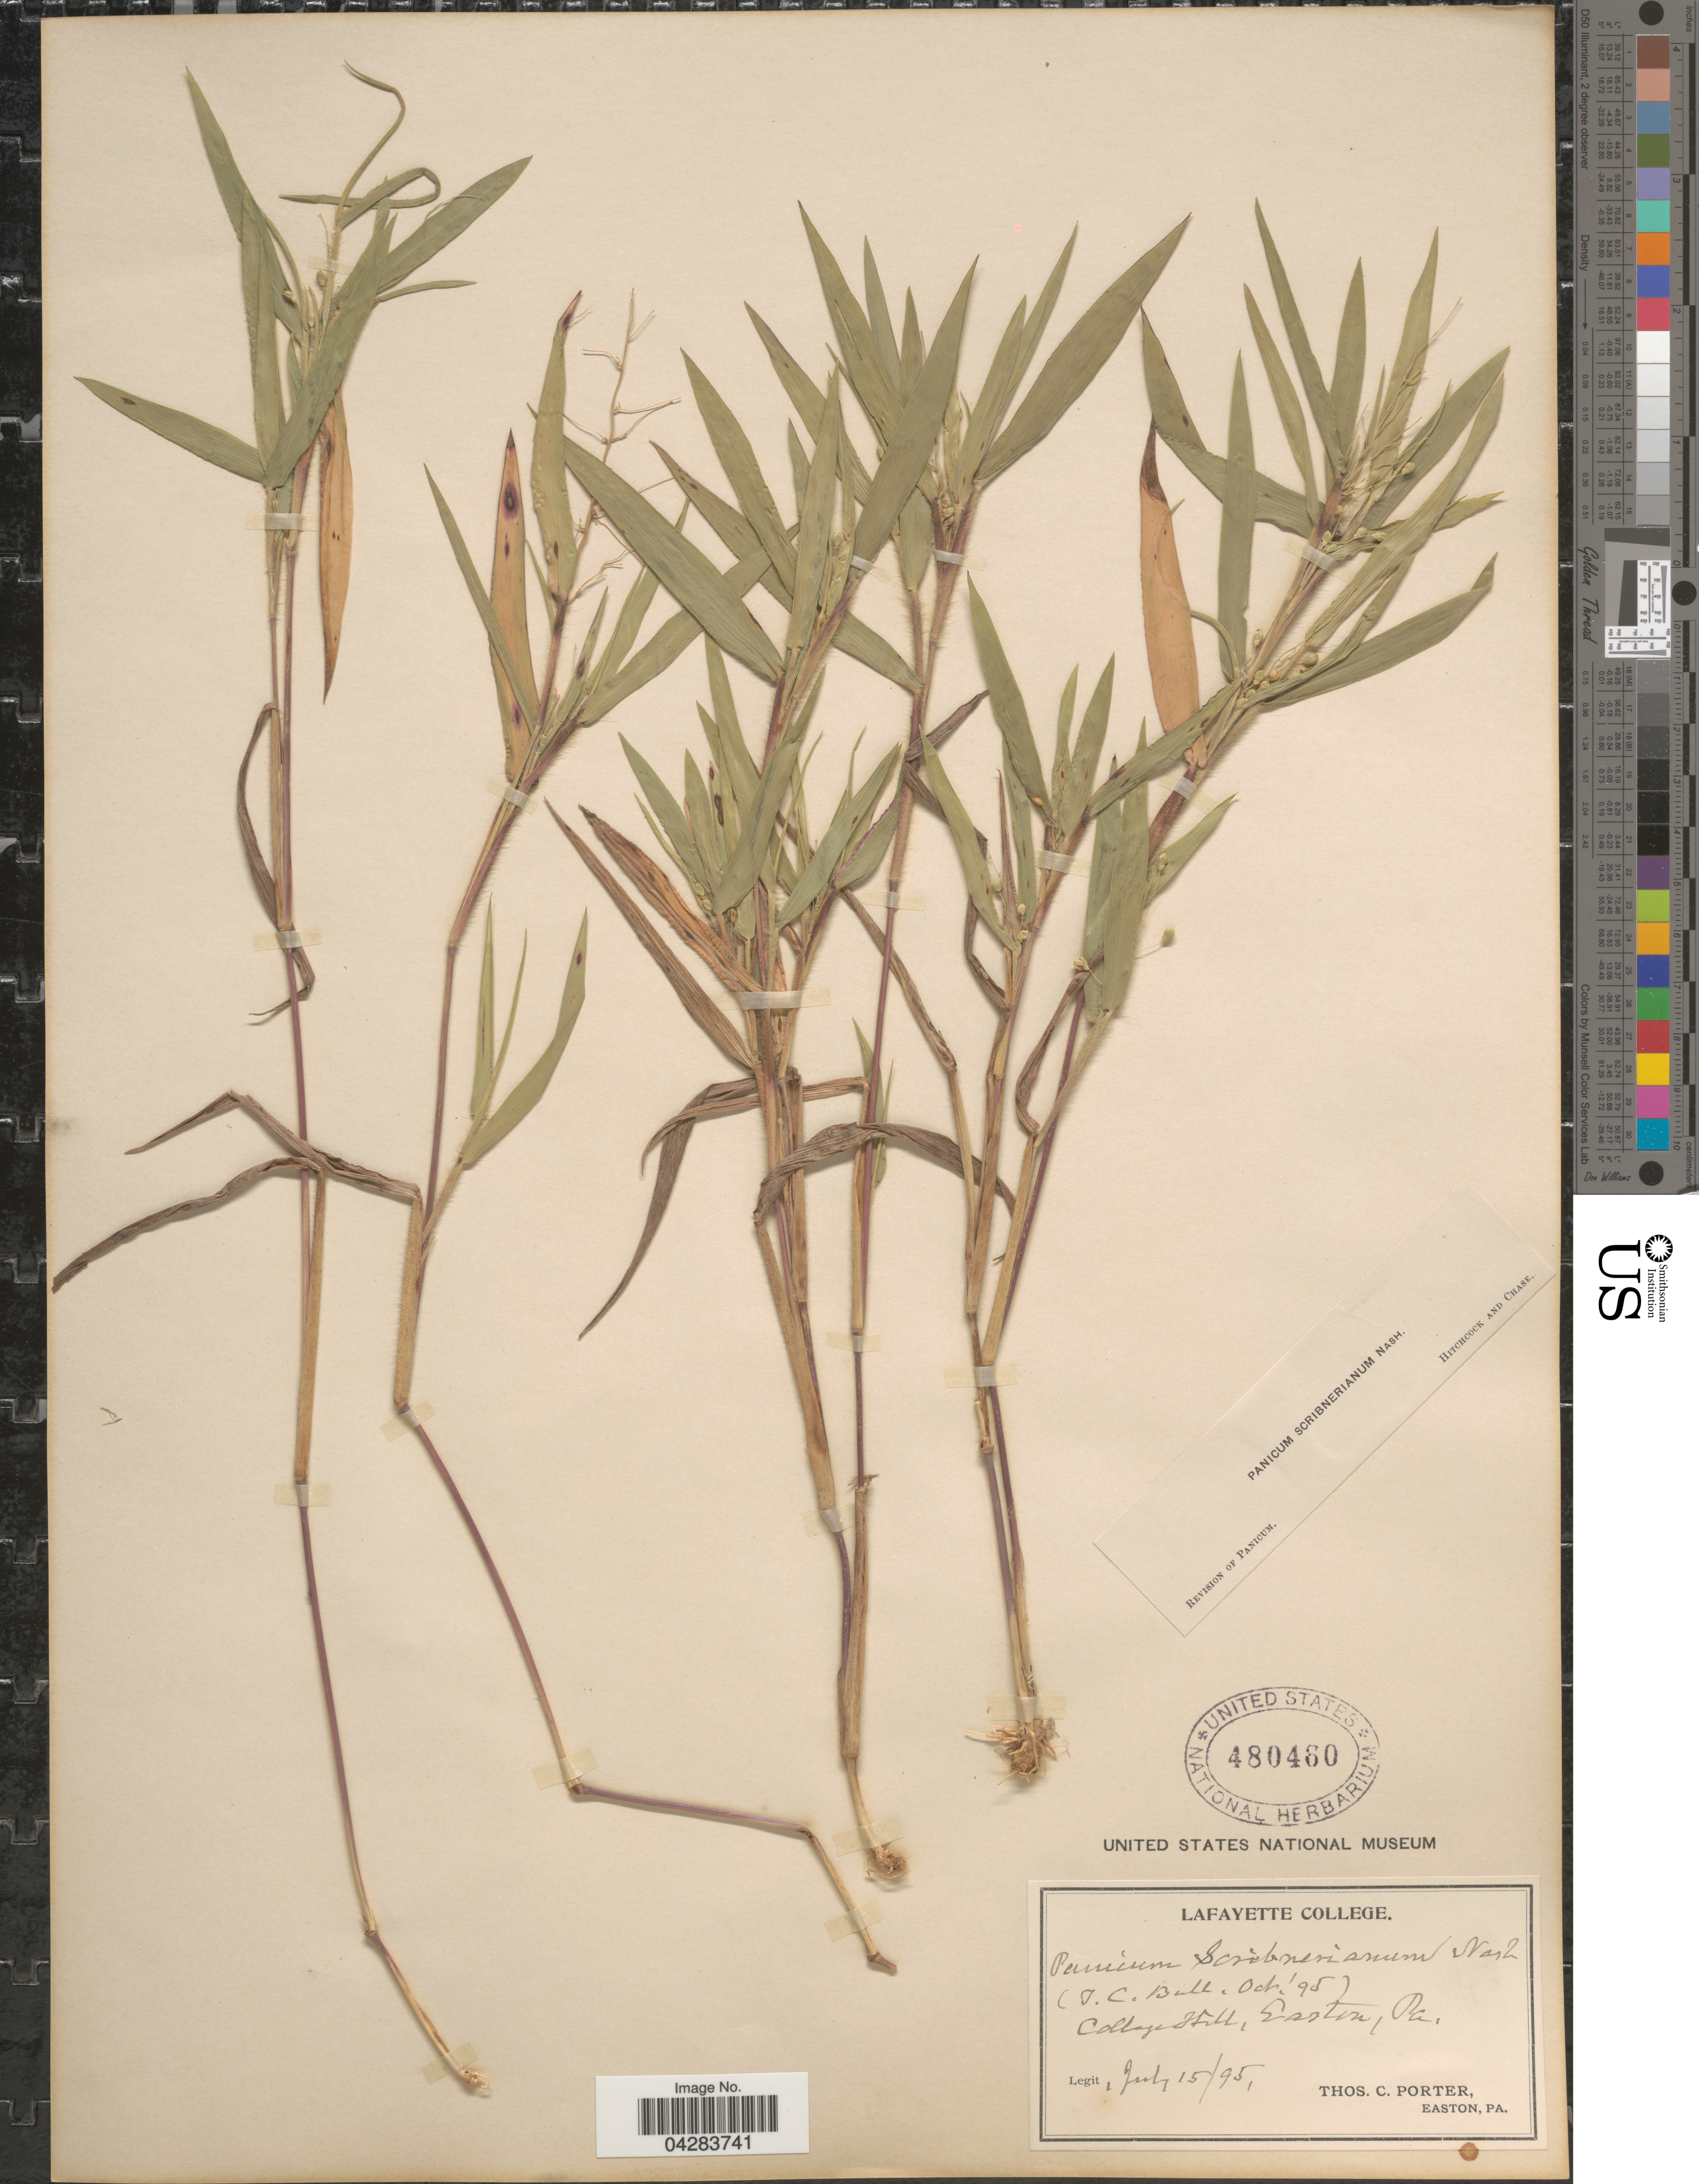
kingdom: Plantae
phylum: Tracheophyta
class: Liliopsida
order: Poales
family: Poaceae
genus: Dichanthelium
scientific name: Dichanthelium oligosanthes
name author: (Schult.) Gould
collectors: T. Porter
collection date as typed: Transcribed d/m/y: 15/7/95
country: United States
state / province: Pennsylvania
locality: College Hill, Easton.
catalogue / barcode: US 480460